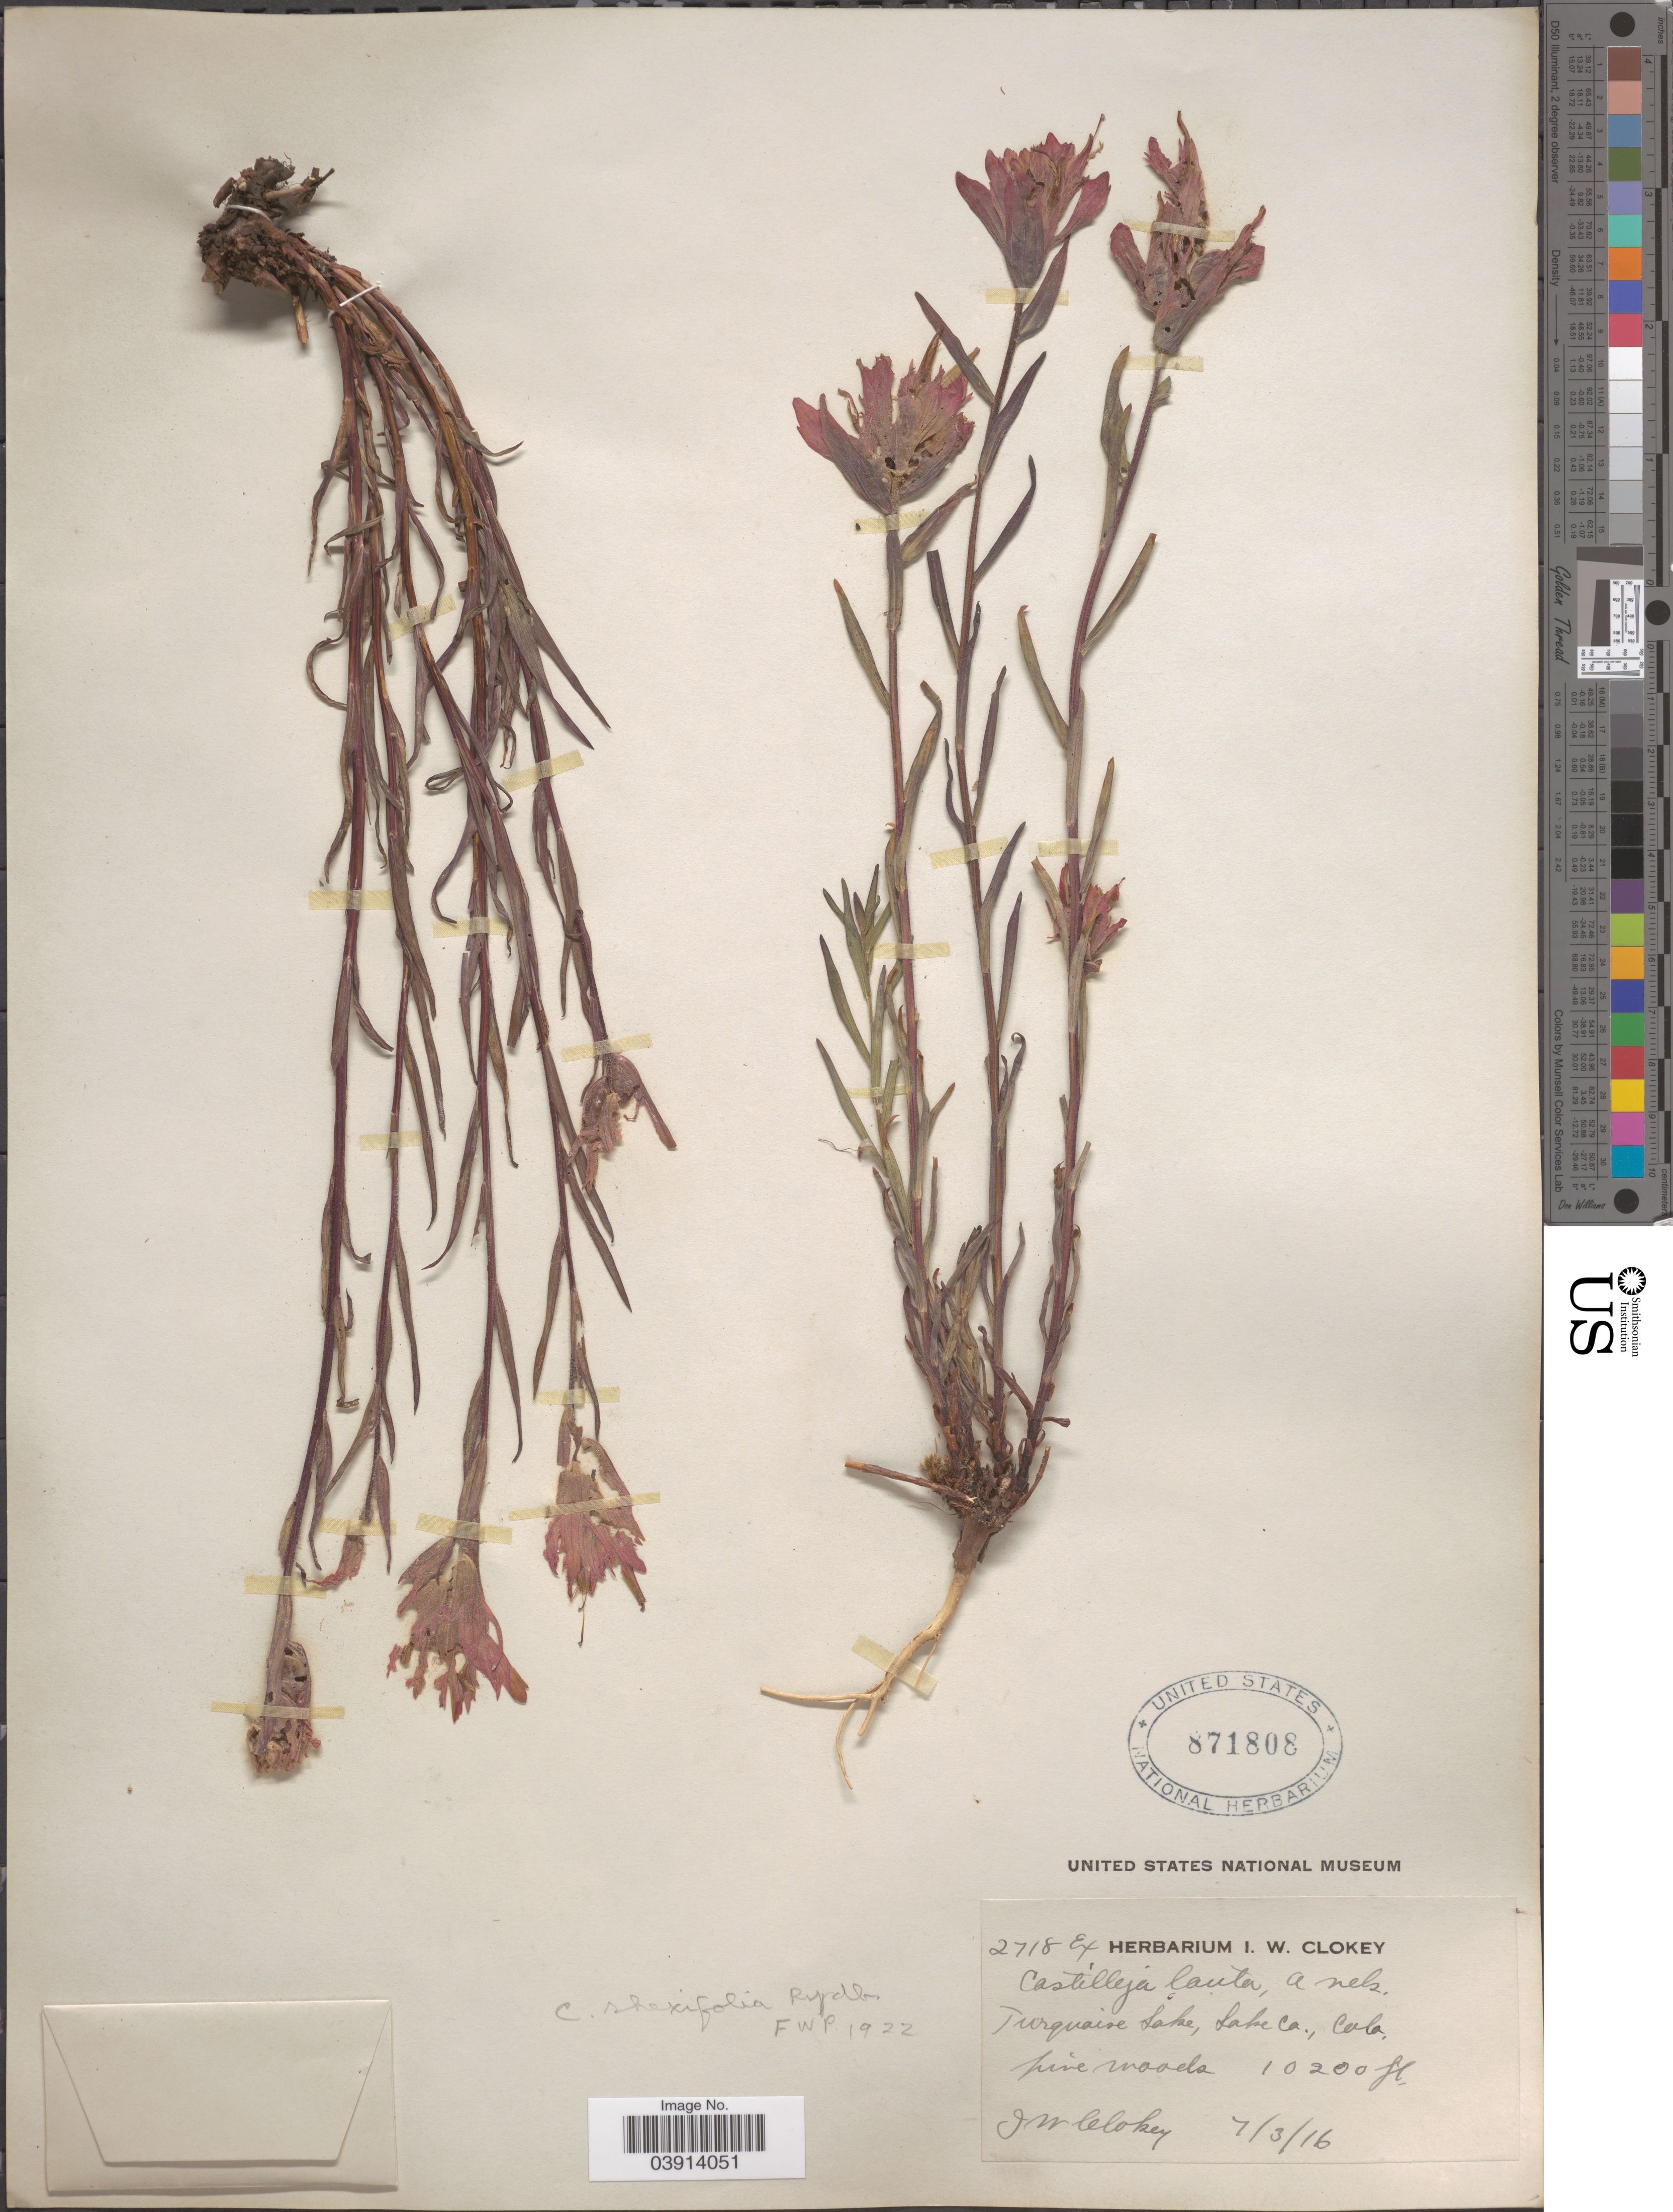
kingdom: Plantae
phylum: Tracheophyta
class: Magnoliopsida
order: Lamiales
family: Orobanchaceae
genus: Castilleja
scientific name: Castilleja rhexiifolia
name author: Rydb.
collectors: I. W. Clokey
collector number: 2718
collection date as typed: Transcribed d/m/y: 3/7/16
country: United States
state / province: Colorado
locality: Turquaise Lake, Lake Co.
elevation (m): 3109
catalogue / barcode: US 871808